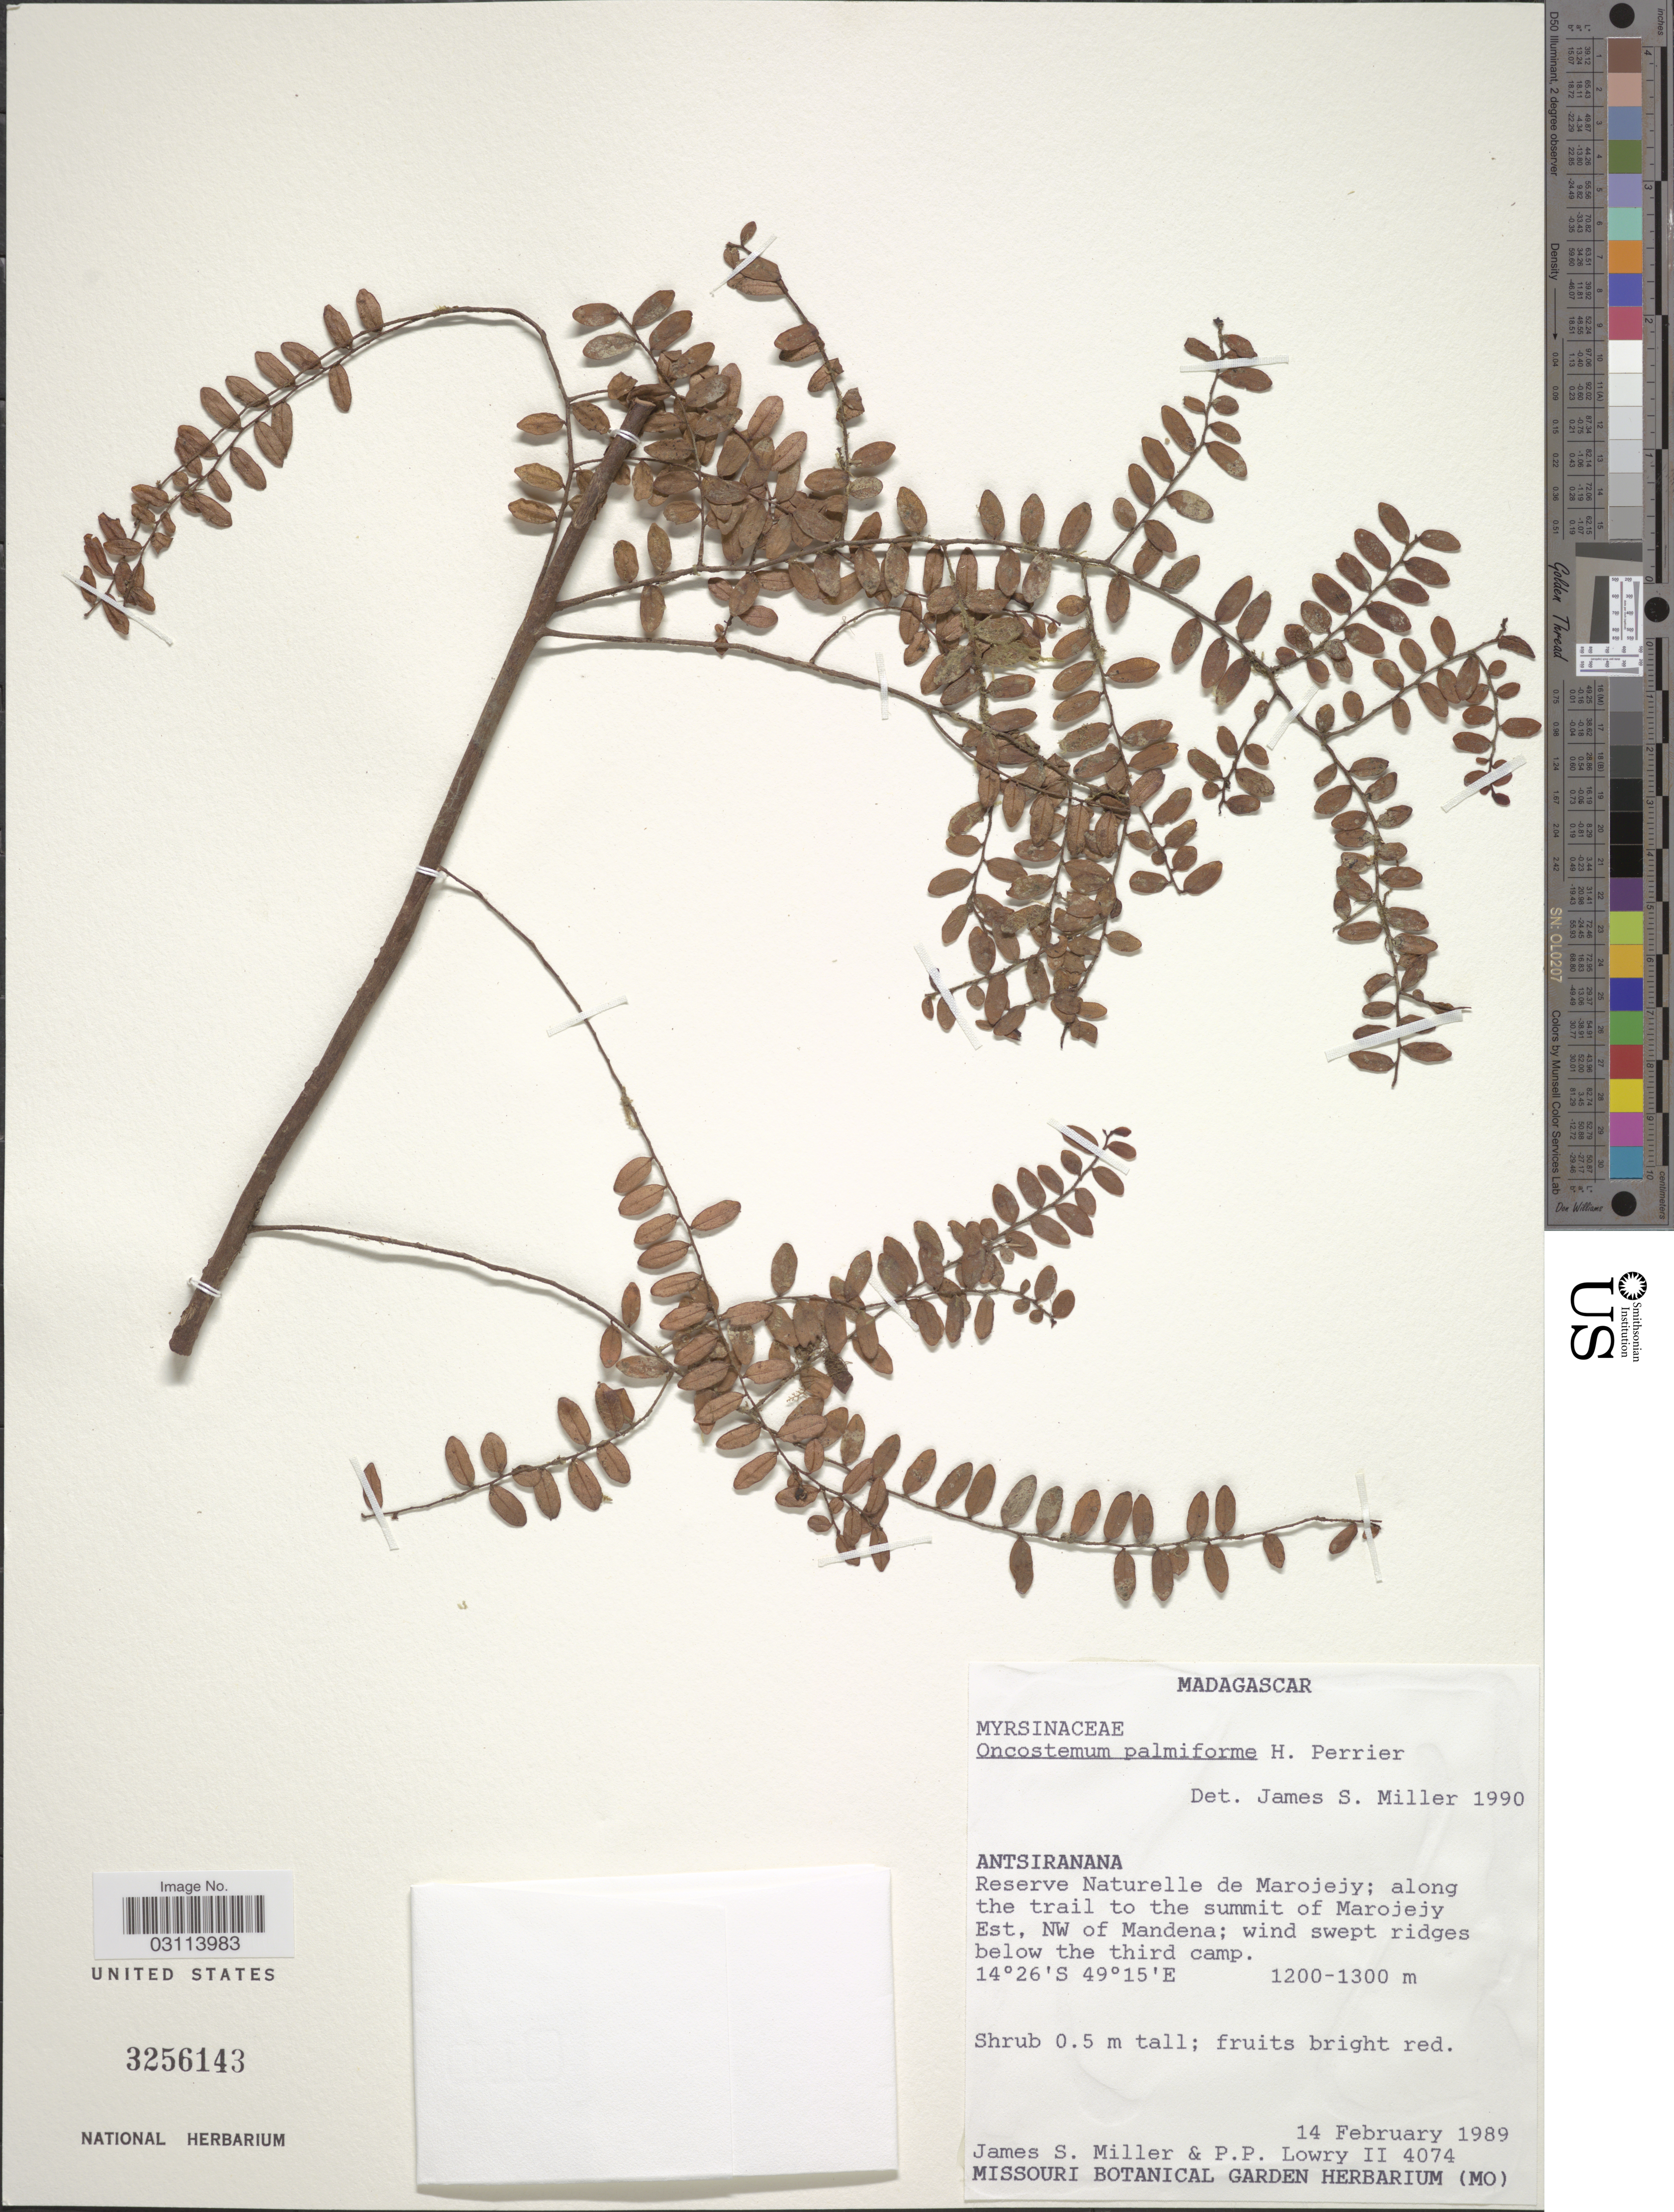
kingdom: Plantae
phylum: Tracheophyta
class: Magnoliopsida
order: Ericales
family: Primulaceae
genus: Oncostemum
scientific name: Oncostemum palmiforme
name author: H. Perrier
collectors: J. S. Miller & P. P. Lowry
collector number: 4074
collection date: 1989-02-14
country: Madagascar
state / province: Sava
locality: Reserve Naturelle de Marojejy; along the trail to the summit of Marojejy Est, NW of Mandena.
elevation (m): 1200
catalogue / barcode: US 3256143